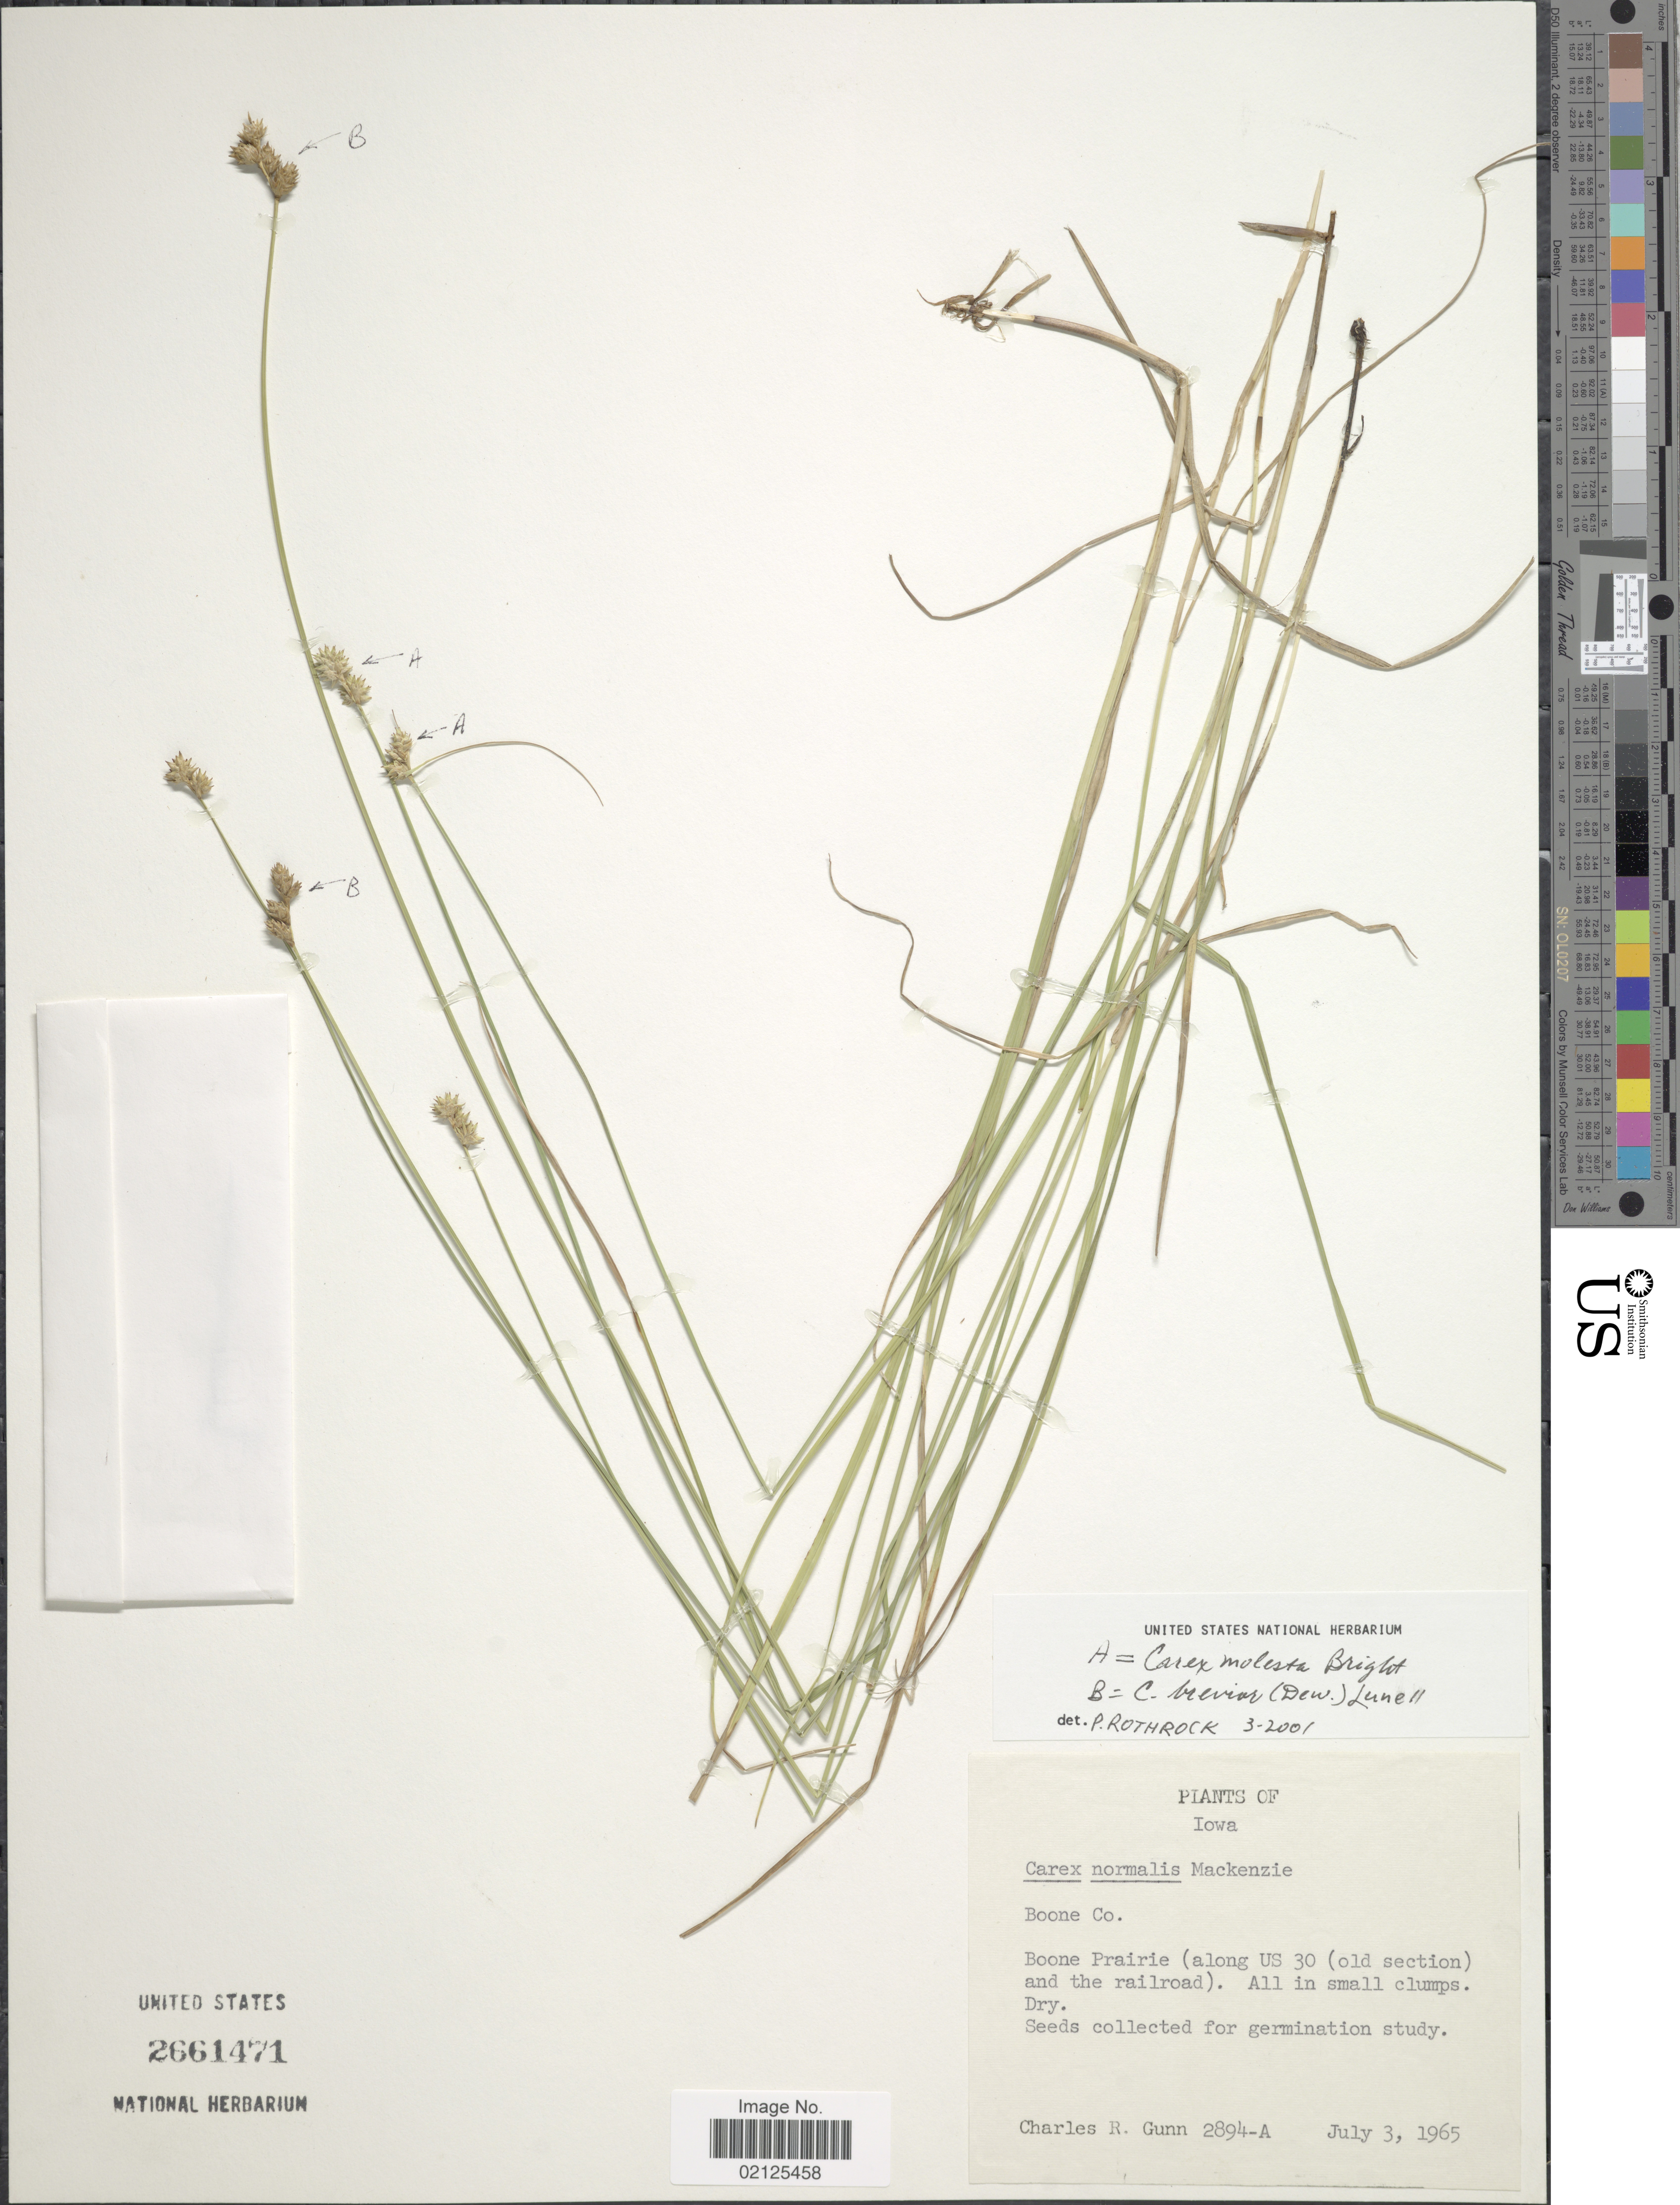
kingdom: Plantae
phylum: Tracheophyta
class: Liliopsida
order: Poales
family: Cyperaceae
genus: Carex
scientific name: Carex molesta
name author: Mack.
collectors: C. R. Gunn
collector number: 2894-A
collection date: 1965-07-03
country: United States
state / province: Iowa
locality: Boone Co, Boone Prairie (along US 30 (old section) and the railroad)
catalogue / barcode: US 2661471